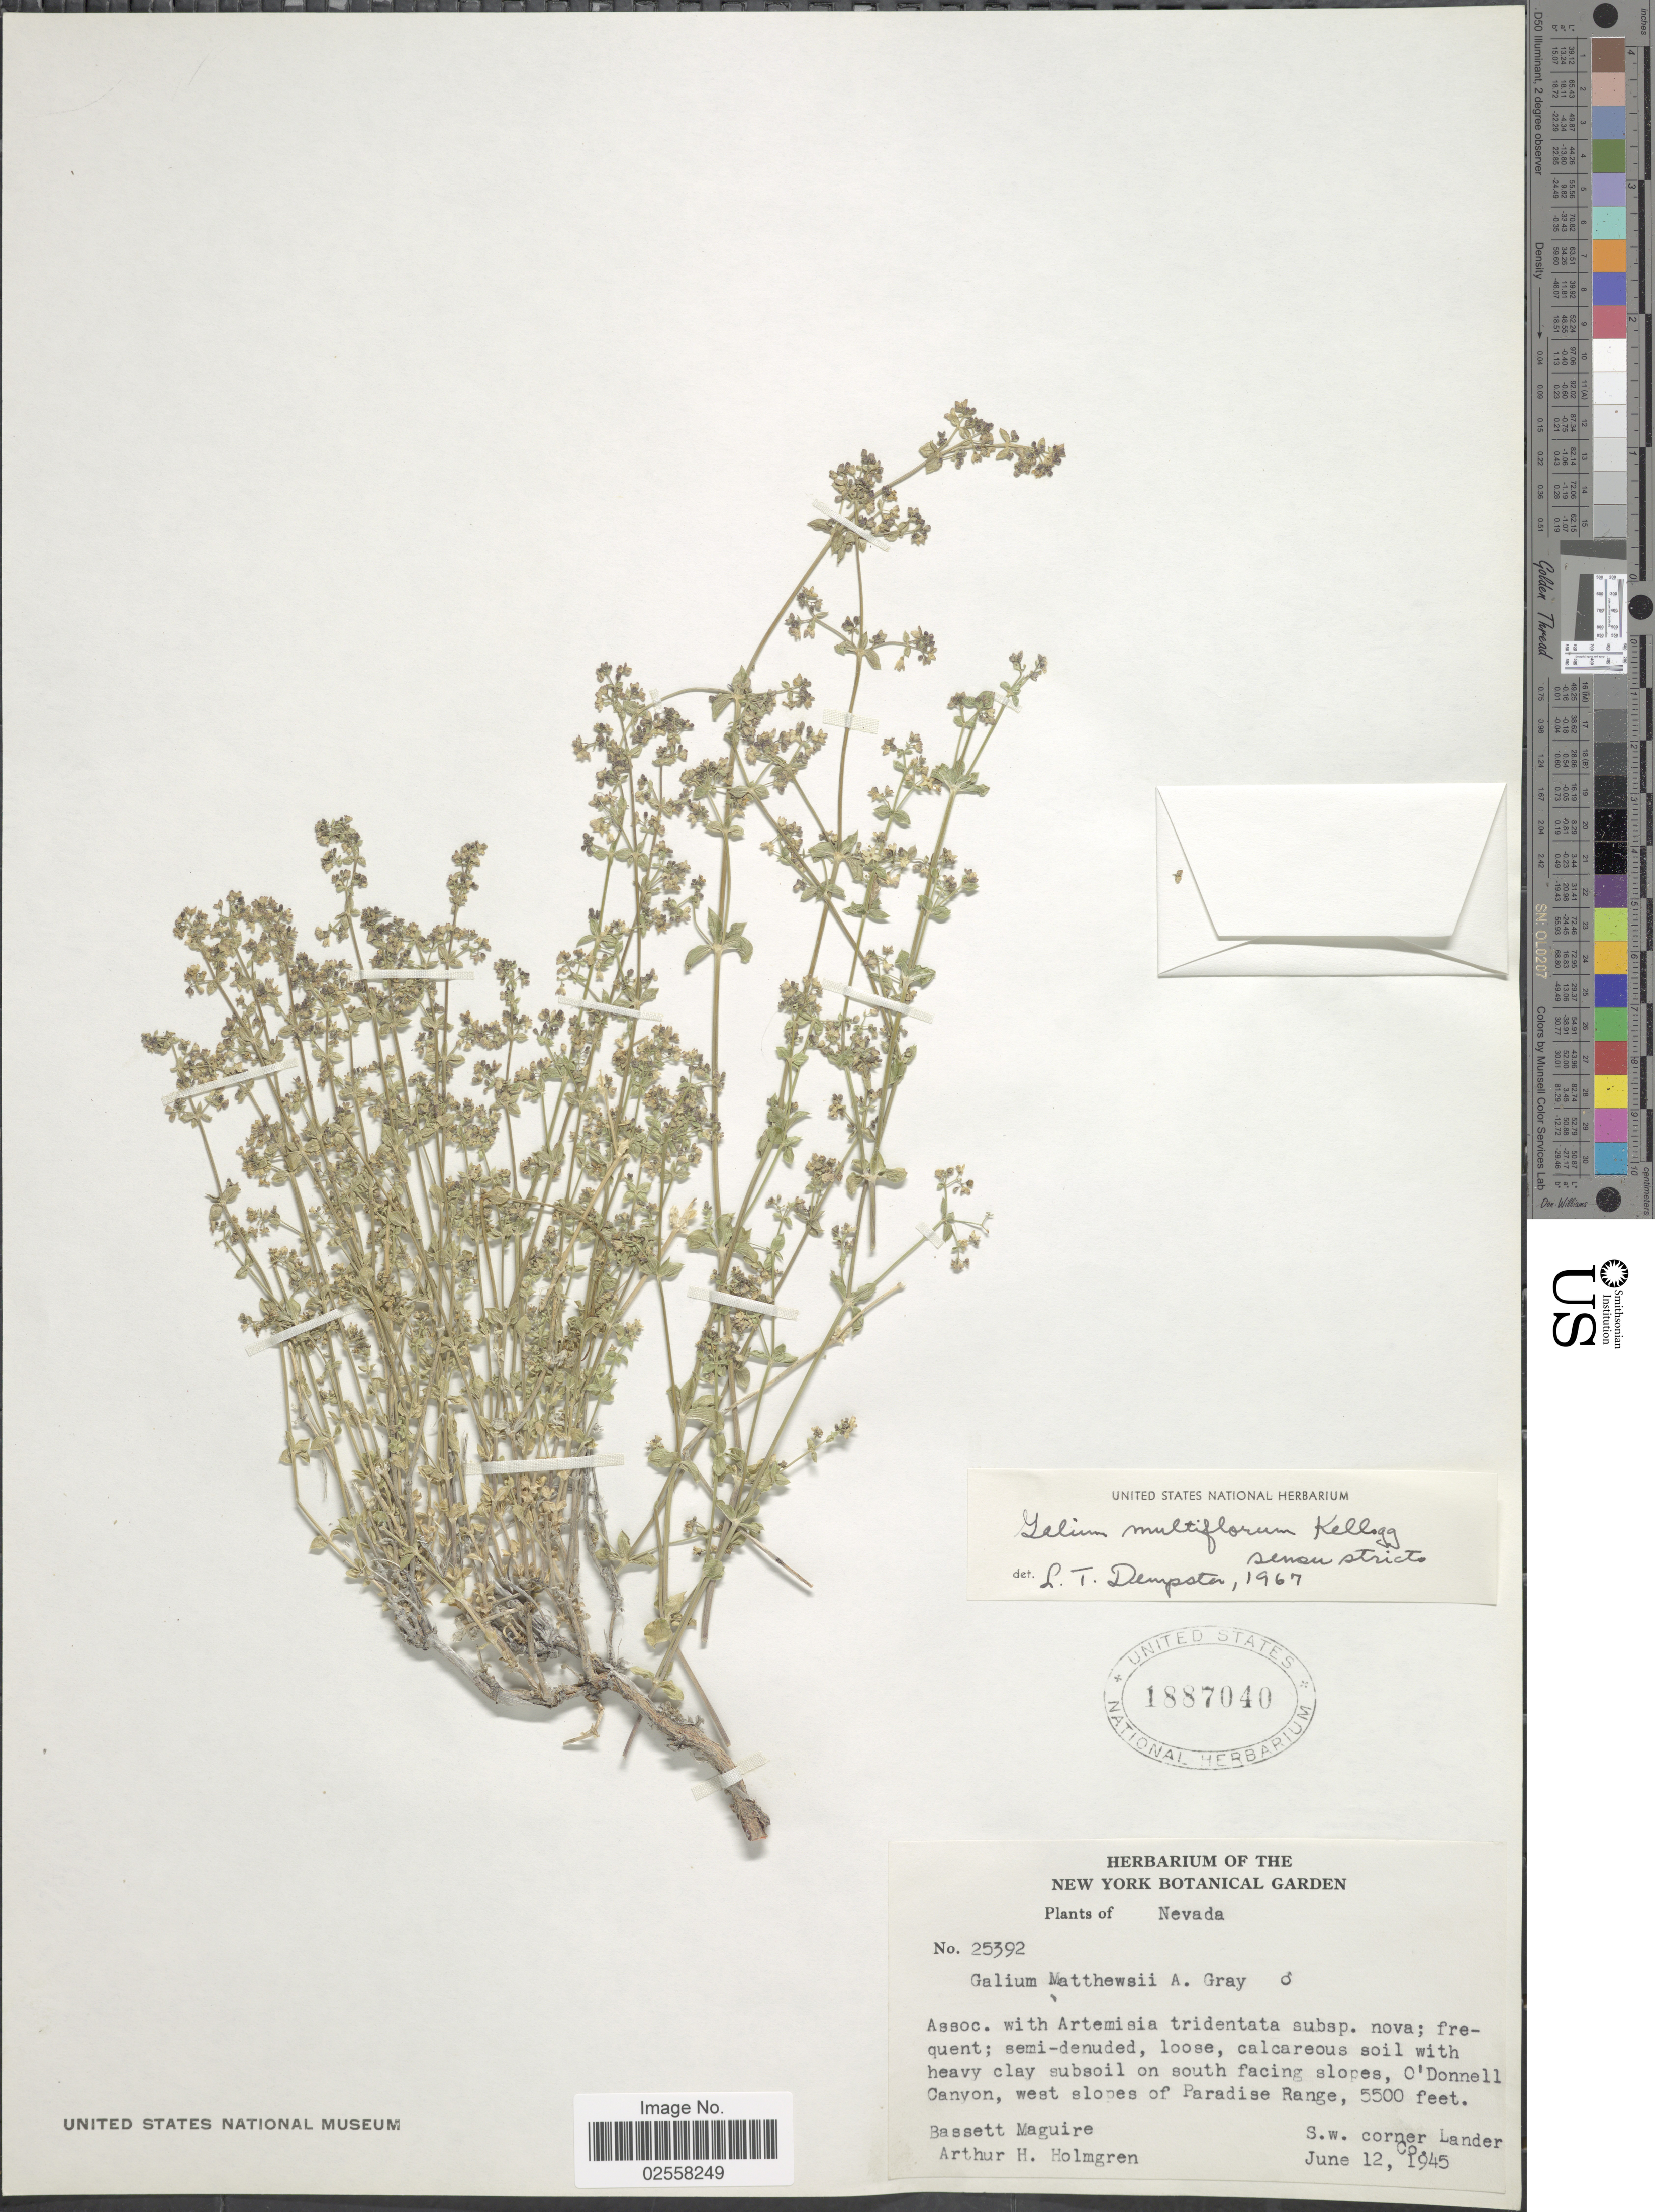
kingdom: Plantae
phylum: Tracheophyta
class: Magnoliopsida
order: Gentianales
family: Rubiaceae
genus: Galium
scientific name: Galium multiflorum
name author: Kellogg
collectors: B. Maguire & A. H. Holmgren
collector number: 25392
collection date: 1945-06-12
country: United States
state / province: Nevada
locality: South facing slopes, O'Donnell Canyon, west slopes of Paradise Range, s.w. corner Lander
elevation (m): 1676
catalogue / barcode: US 1887040